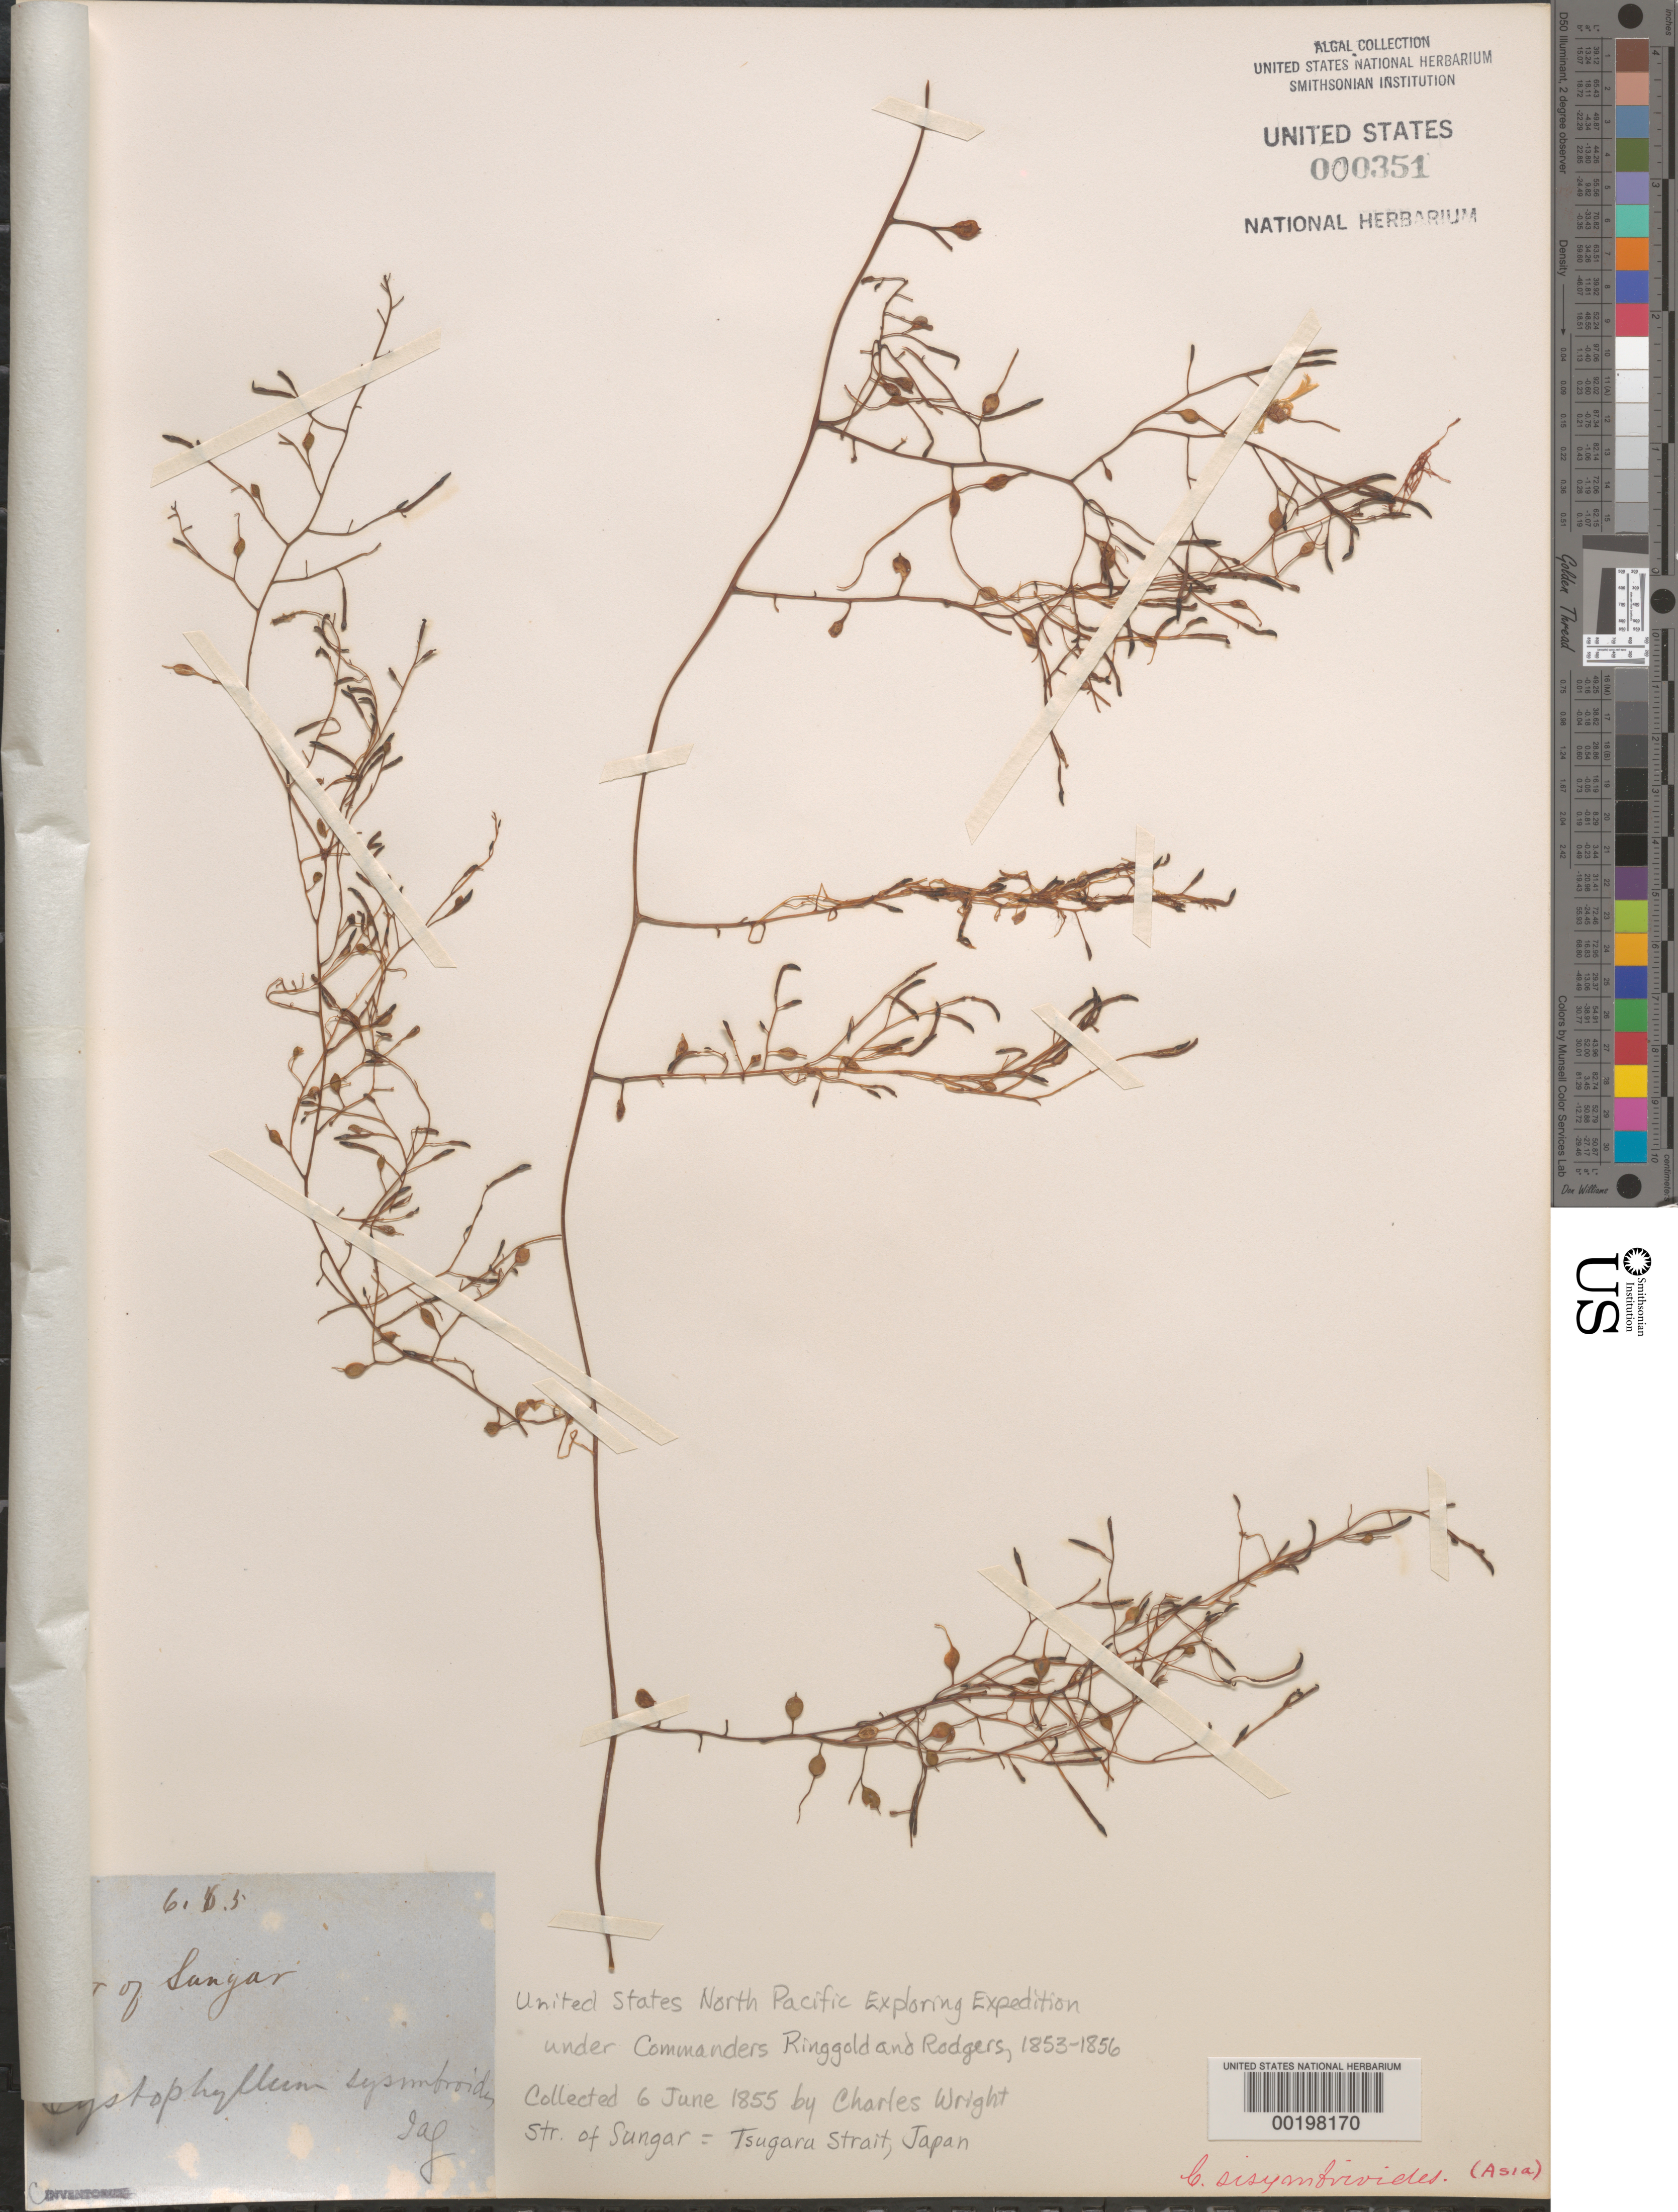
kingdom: Chromista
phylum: Ochrophyta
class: Phaeophyceae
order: Fucales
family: Sargassaceae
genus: Myagropsis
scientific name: Myagropsis myagroides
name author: (H. Mertens & Turner) Fensholt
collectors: C. Wright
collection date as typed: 06 Jun 1855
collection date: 1855-06-06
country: Japan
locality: Tsugaru Strait (Str. of Sungar)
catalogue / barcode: US 351